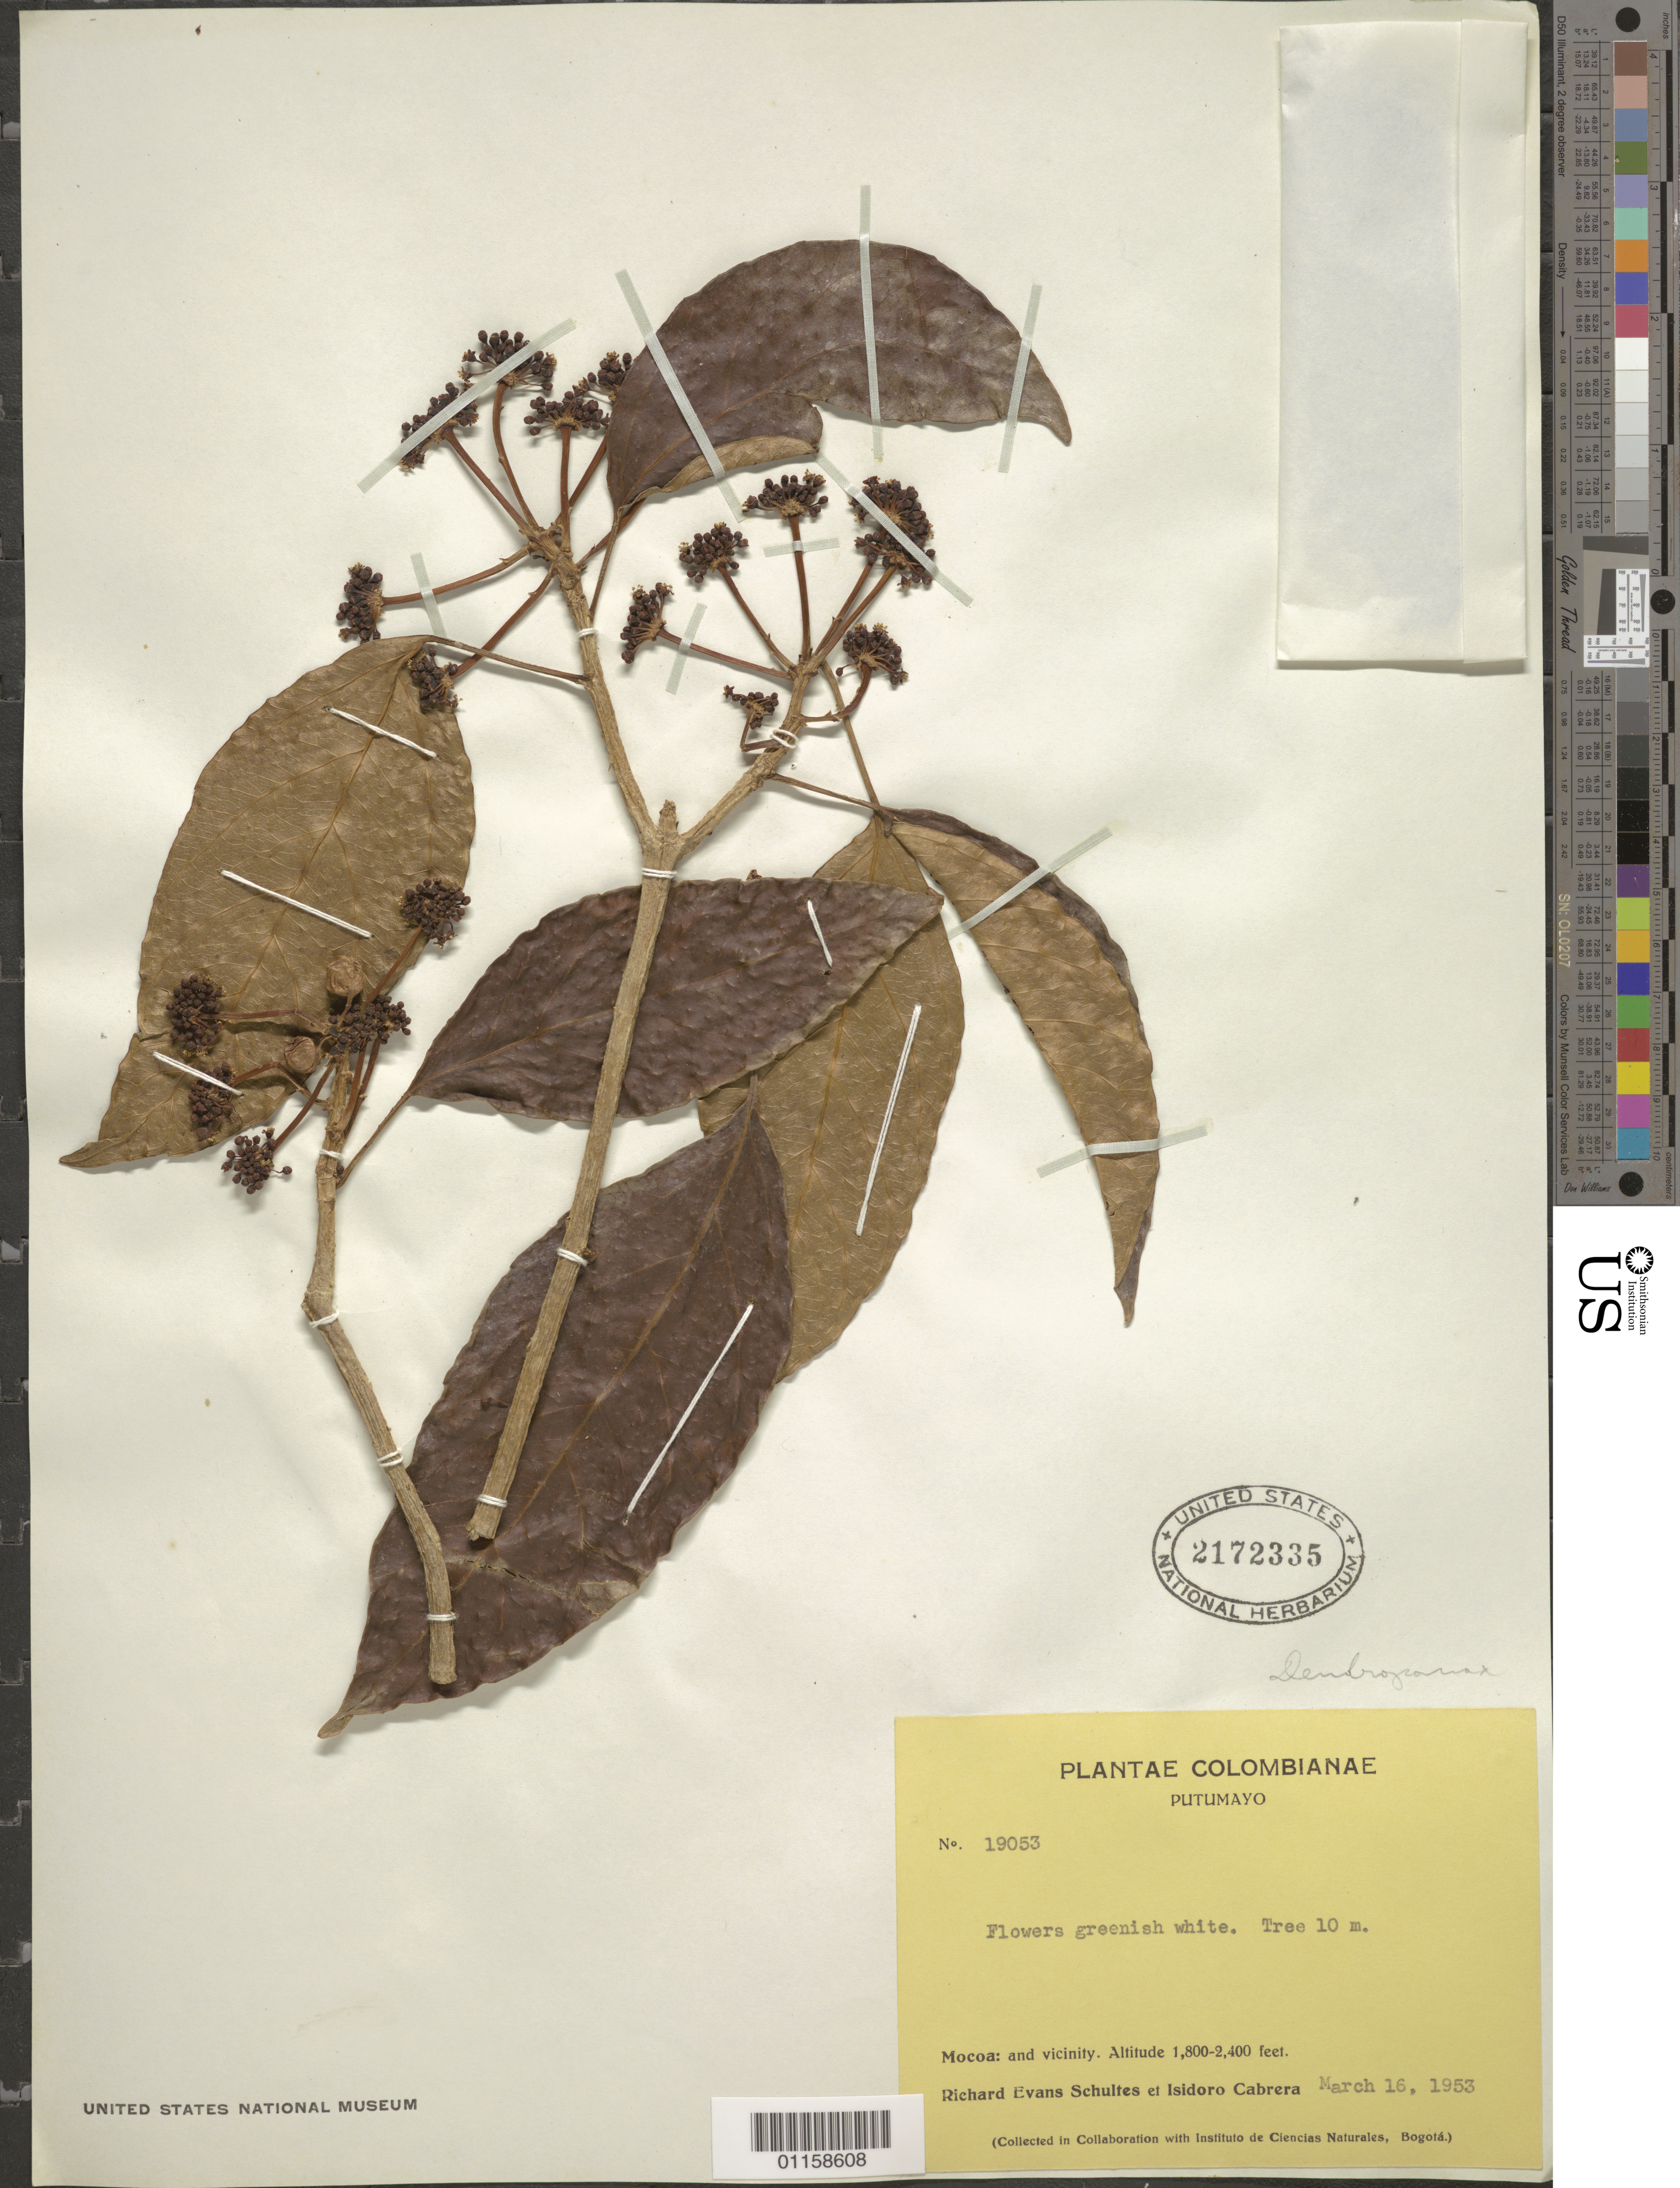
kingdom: Plantae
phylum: Tracheophyta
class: Magnoliopsida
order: Apiales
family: Araliaceae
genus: Dendropanax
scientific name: Dendropanax sp.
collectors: R. E. Schultes & I. Cabrera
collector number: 19053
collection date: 1953-03-16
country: Colombia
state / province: Putumayo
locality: Mocoa and vicinity.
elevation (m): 549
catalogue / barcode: US 2172335